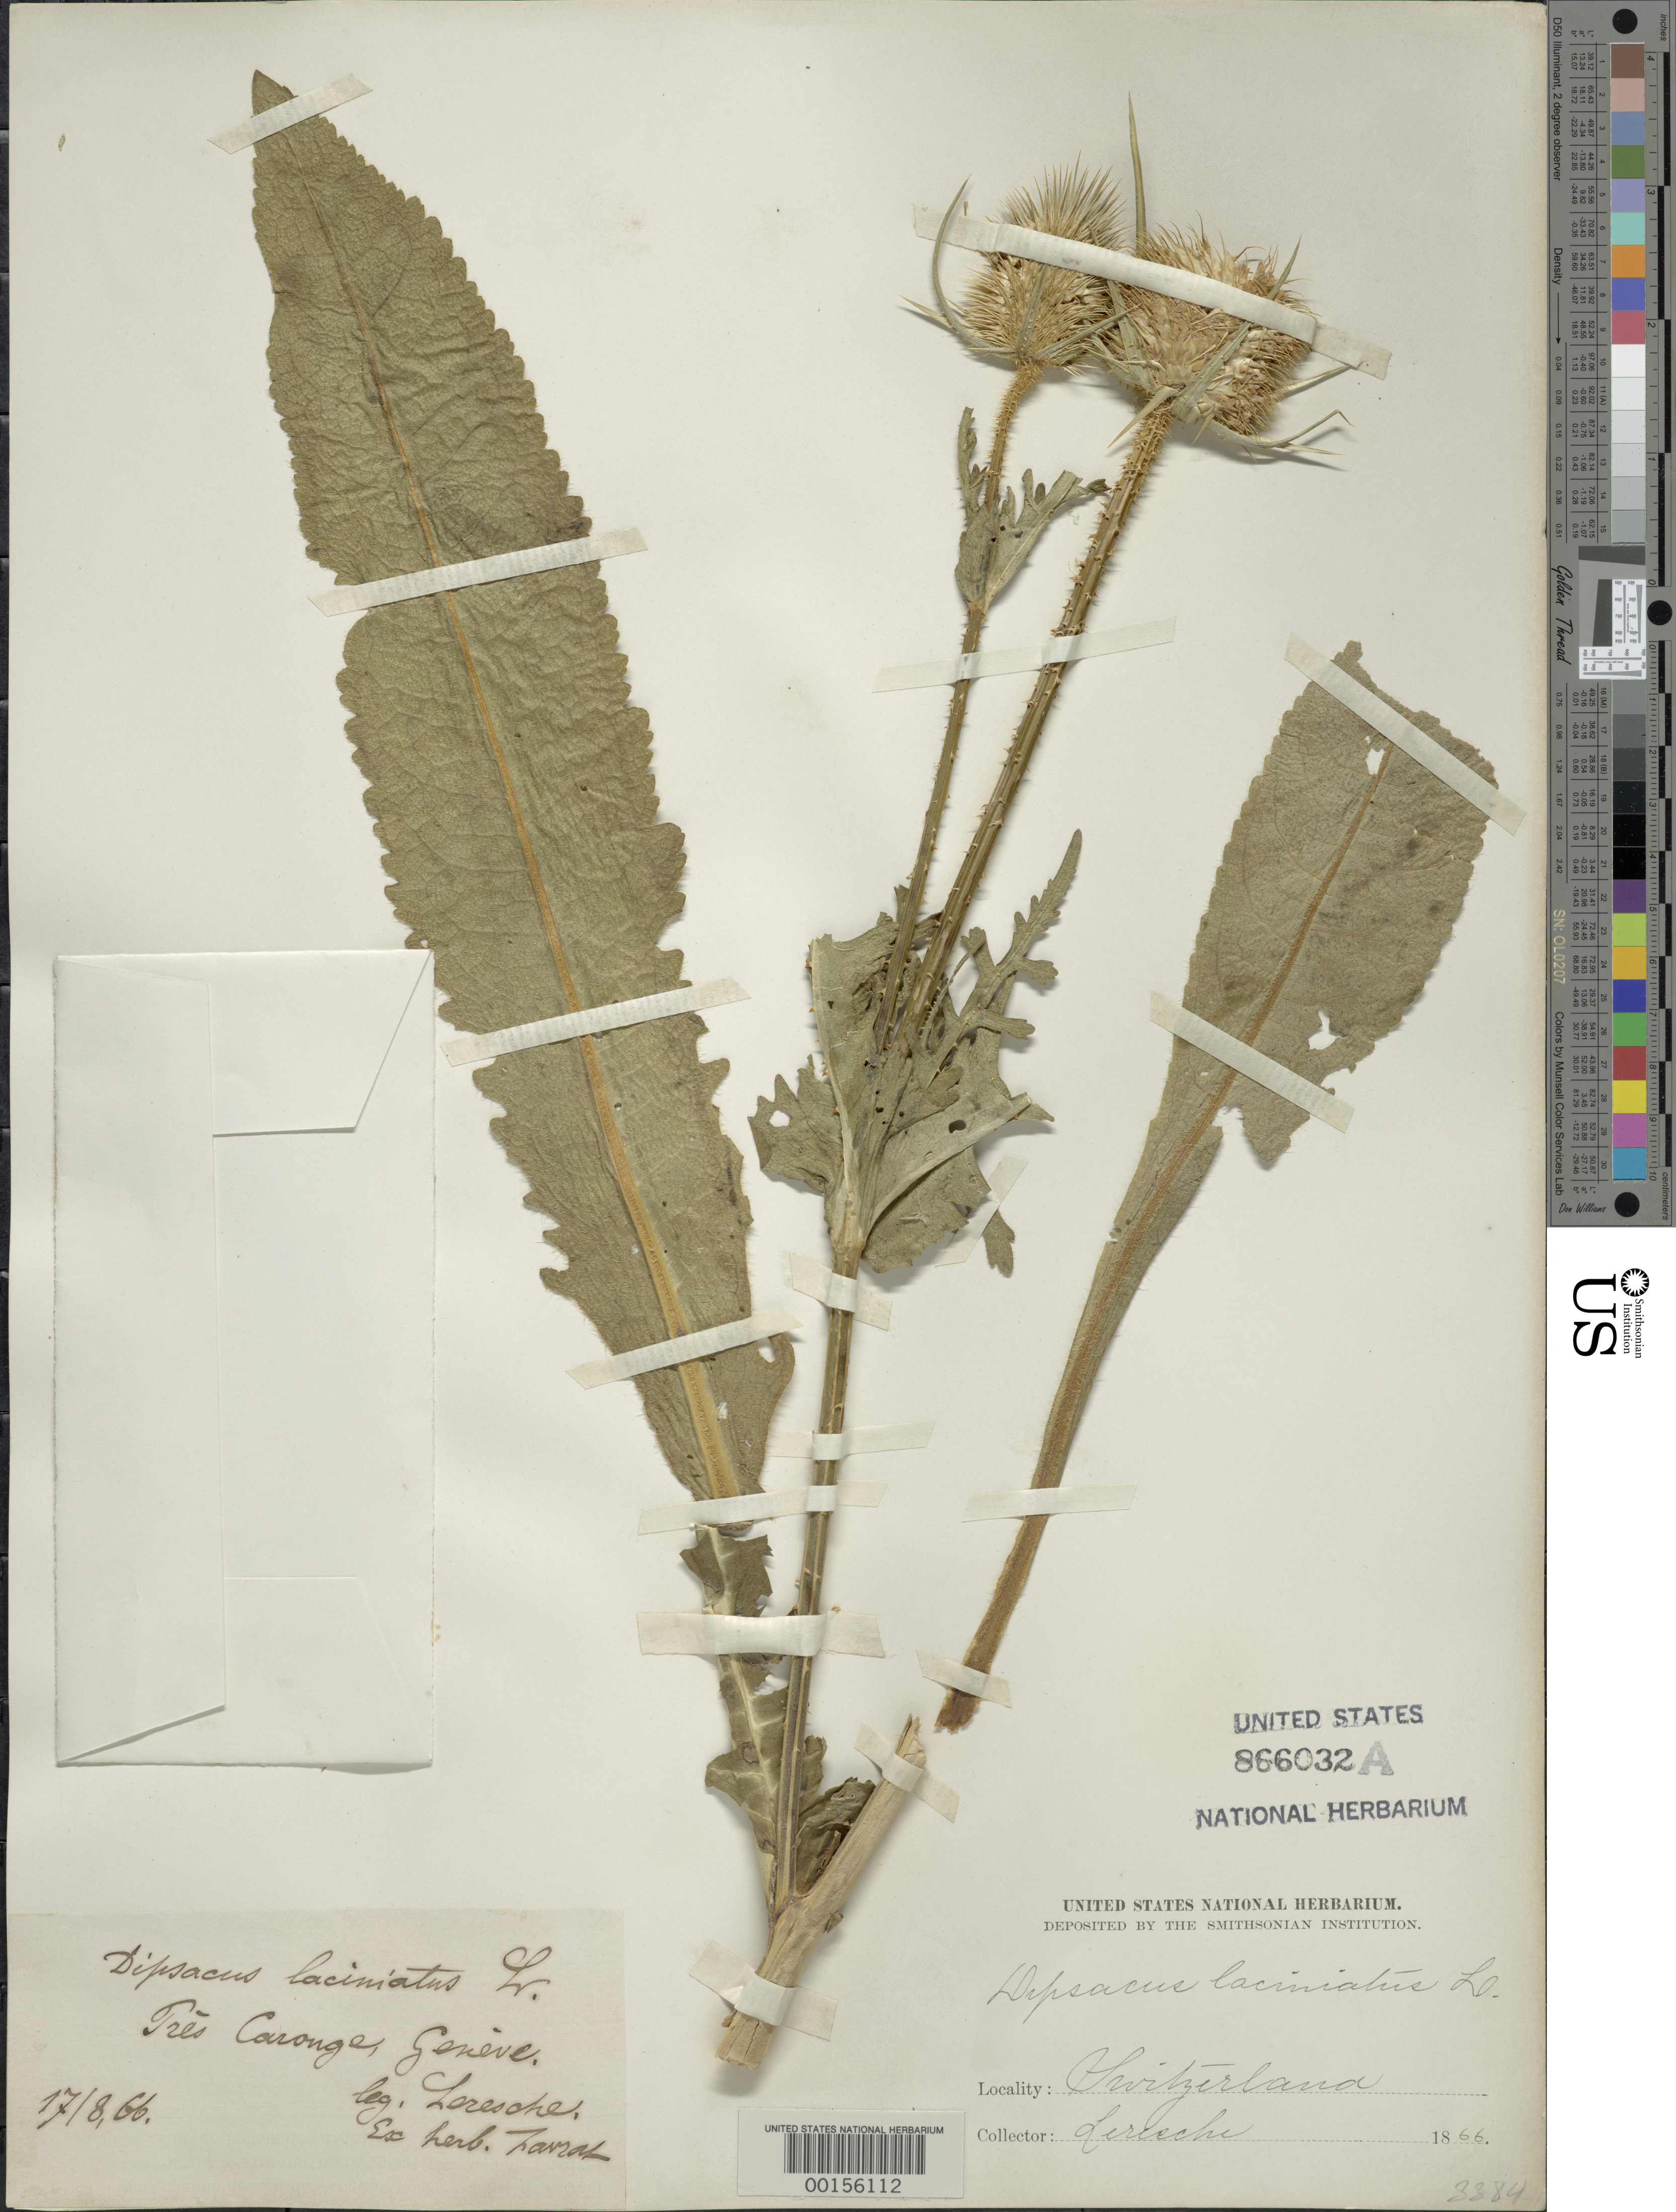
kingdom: Plantae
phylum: Tracheophyta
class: Magnoliopsida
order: Dipsacales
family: Caprifoliaceae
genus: Dipsacus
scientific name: Dipsacus laciniatus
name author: L.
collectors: -. Lerische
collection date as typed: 17 Aug 1866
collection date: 1866-08-17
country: Switzerland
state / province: Genève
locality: Tres Carouge, Geneve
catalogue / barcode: US 866032A